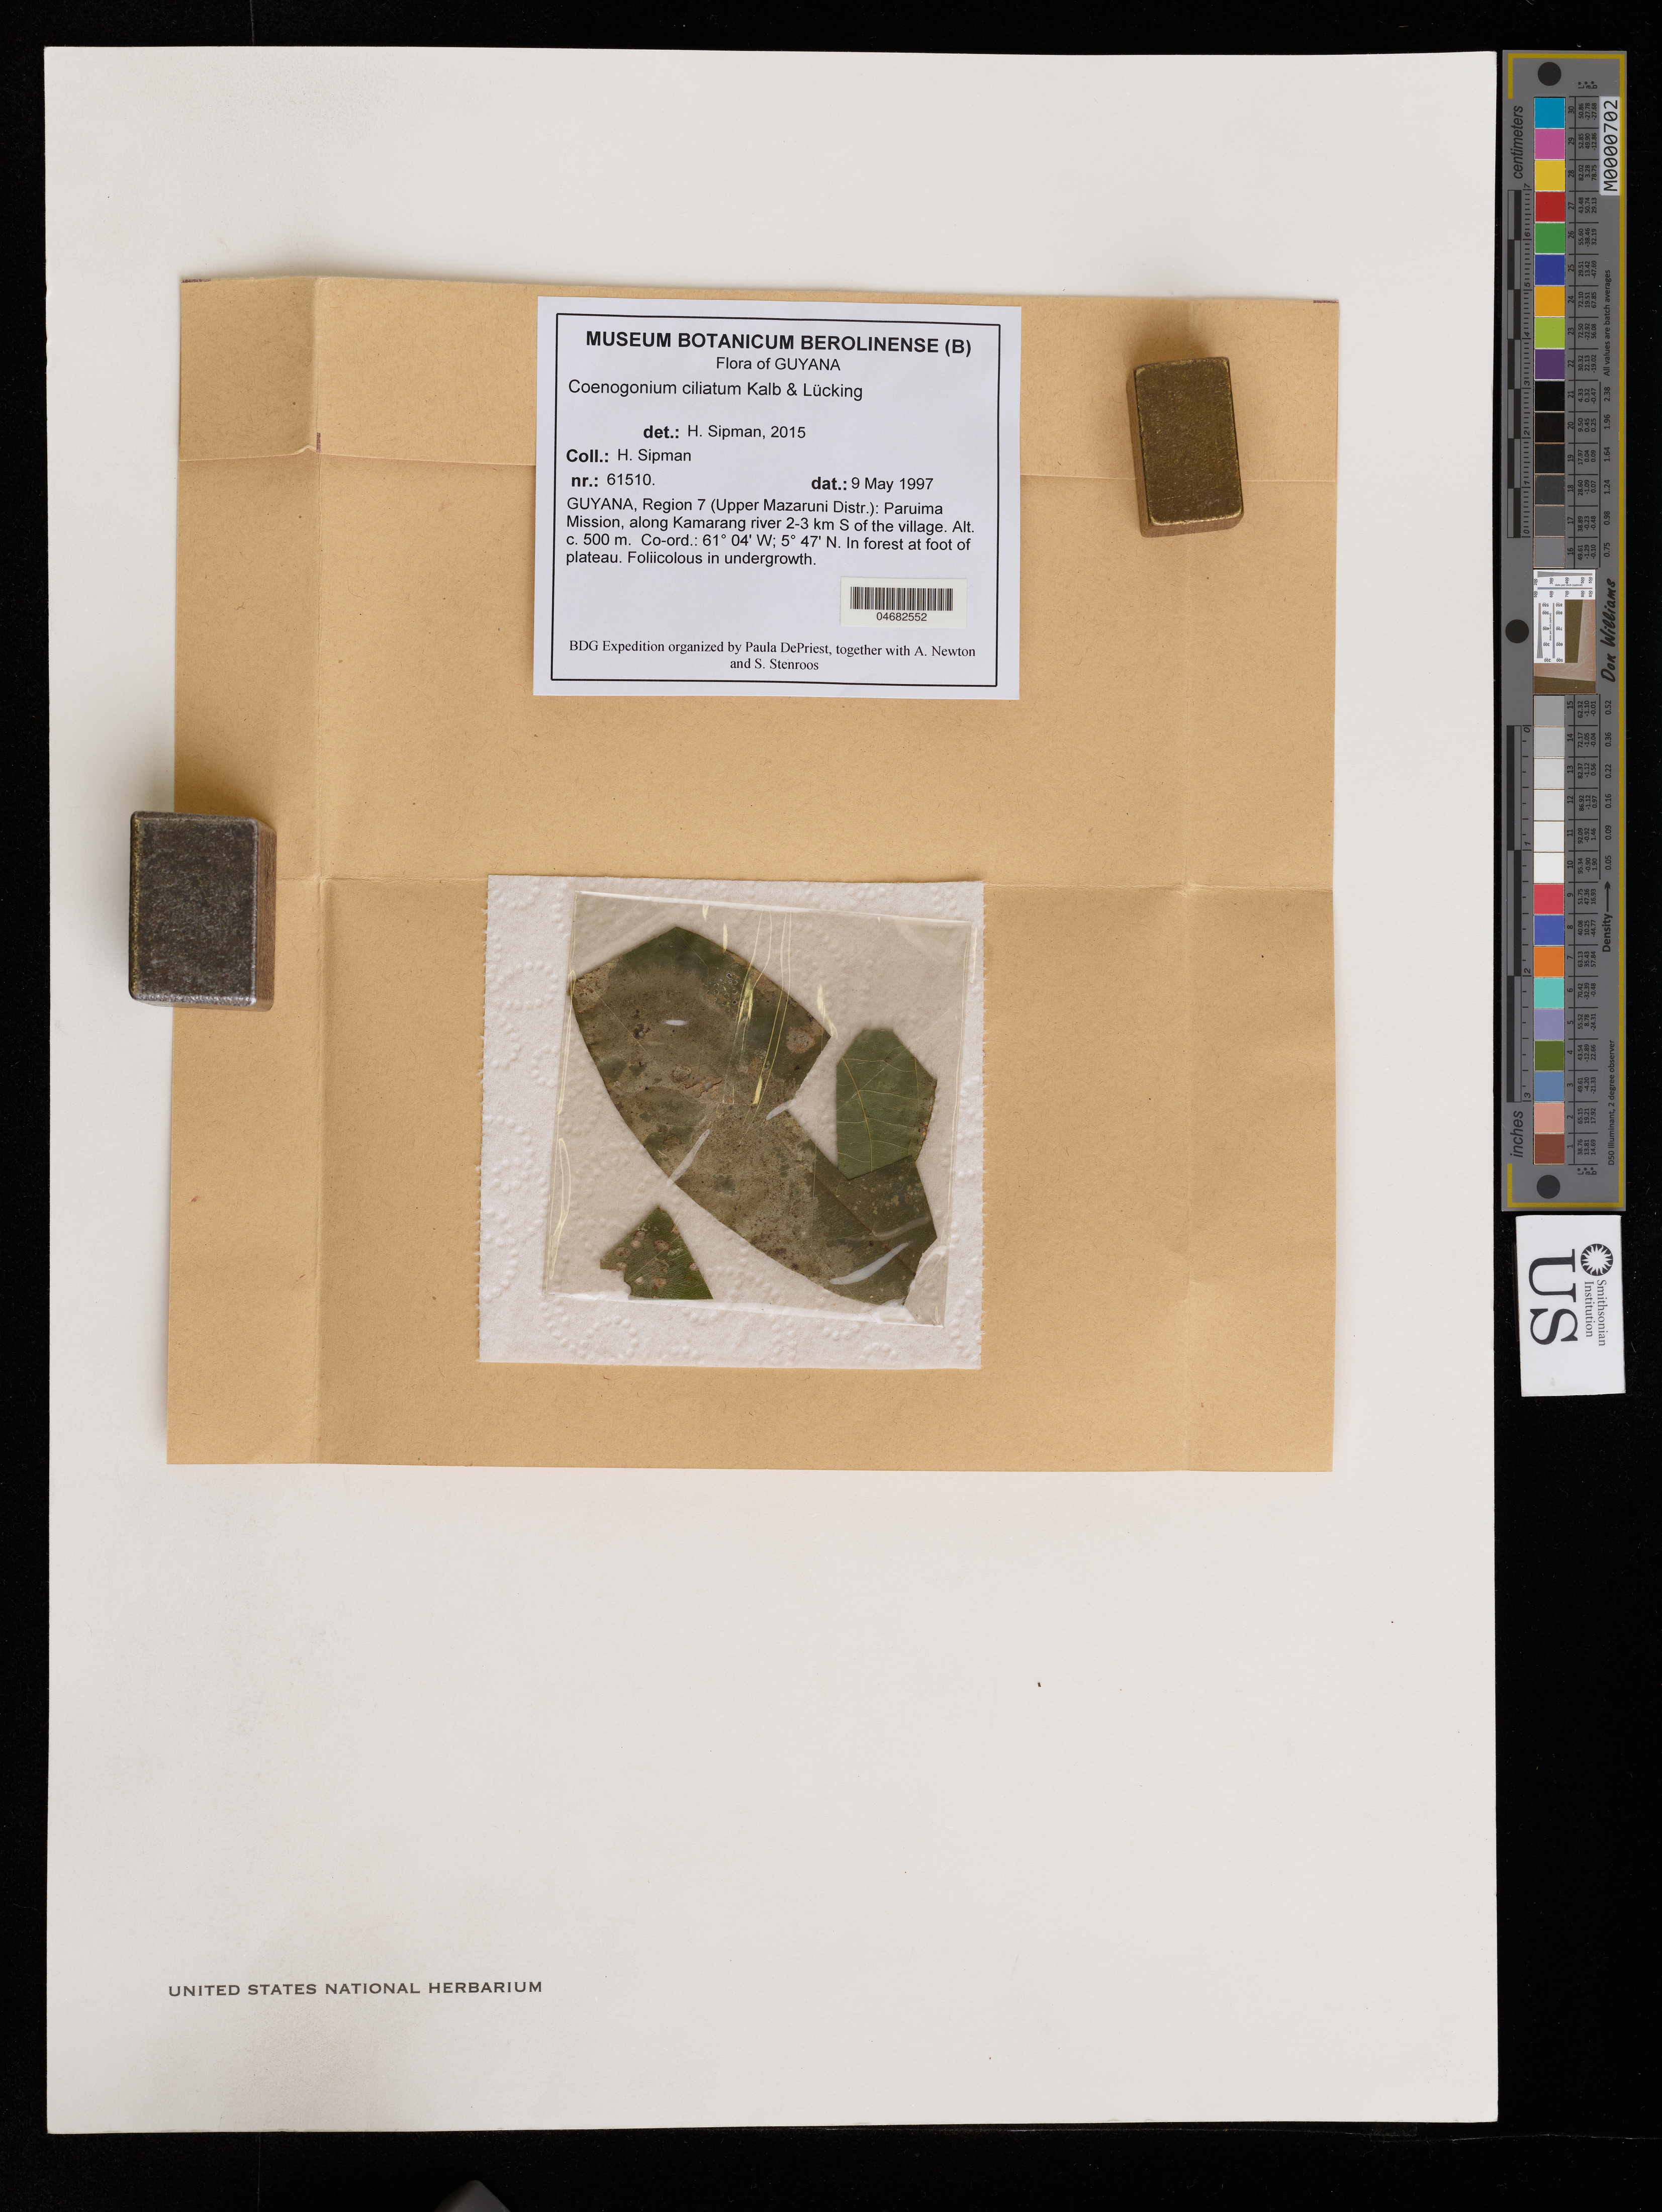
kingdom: Fungi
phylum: Ascomycota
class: Lecanoromycetes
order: Gyalectales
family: Gyalectaceae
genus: Coenogonium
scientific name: Coenogonium ciliatum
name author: Kalb & Lücking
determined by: Sipman, H.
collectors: H. Sipman et al.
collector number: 61510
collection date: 1997-05-09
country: Guyana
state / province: Mazaruni-Potaro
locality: Upper Mazaruni Distr. Paruima Mission, along Kamarang River 2-3 km S of the village.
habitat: In forest at foot of plateau. Foliicolous in undergrowth.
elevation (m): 500